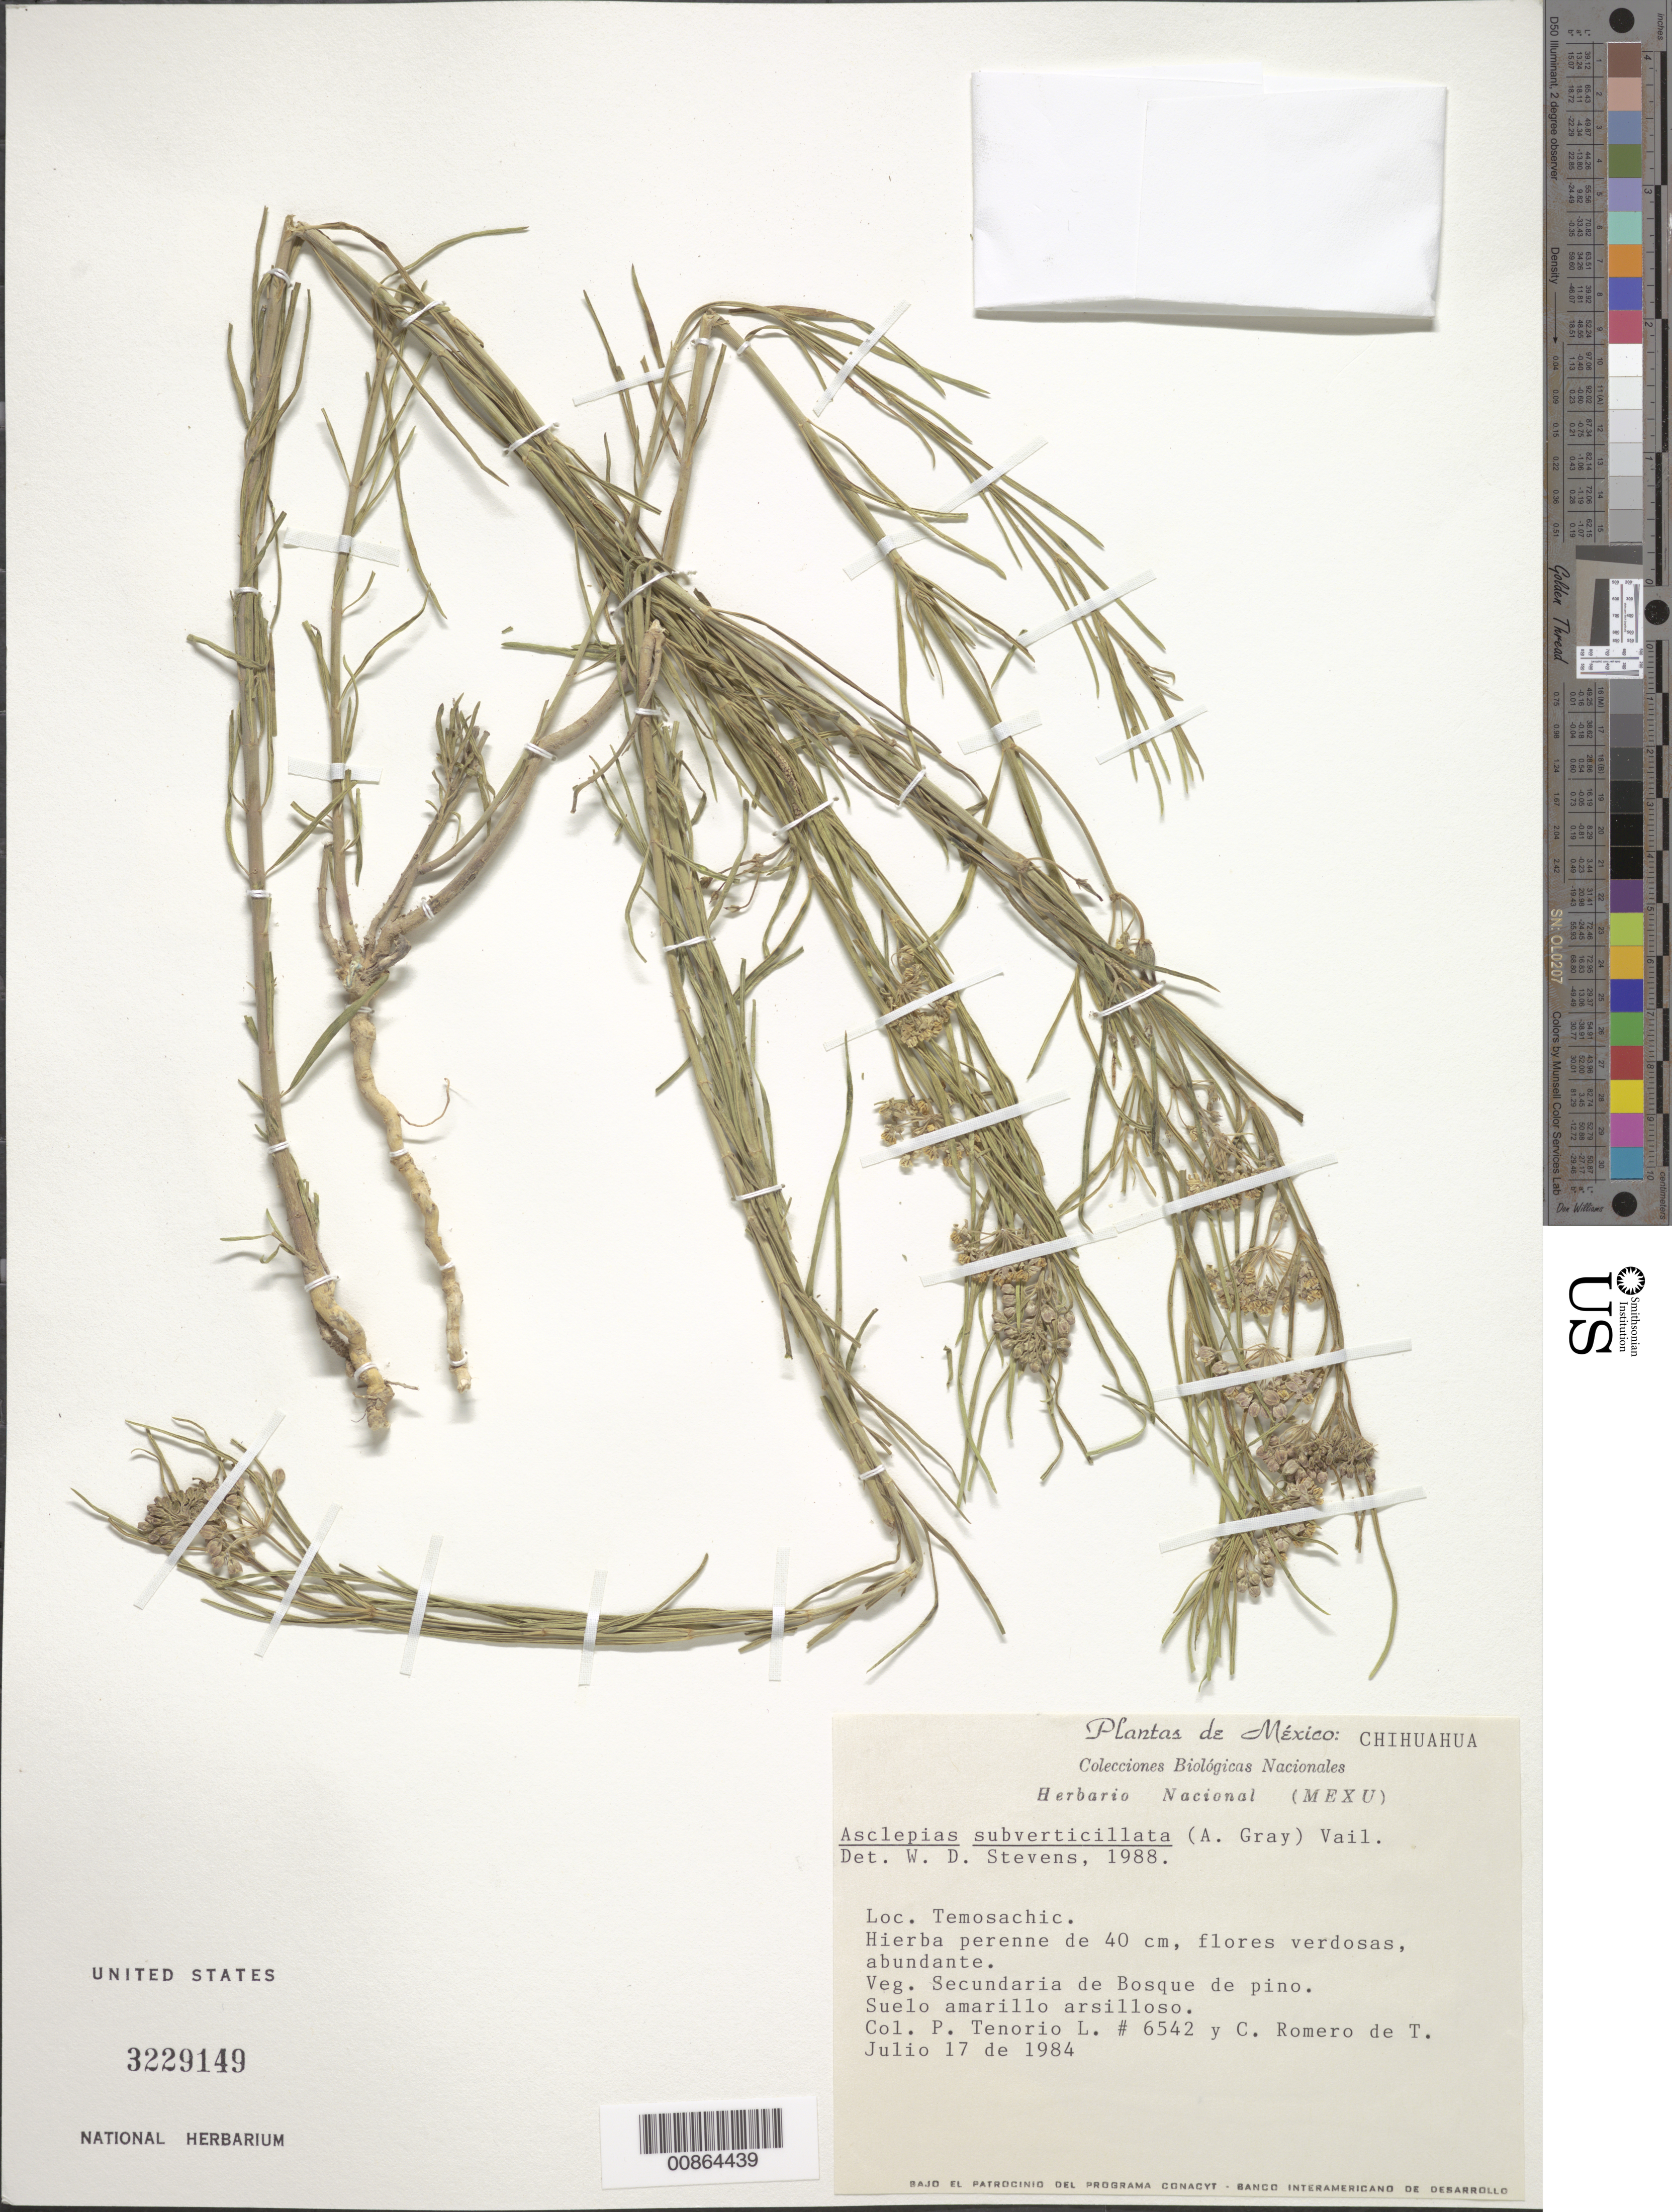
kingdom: Plantae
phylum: Tracheophyta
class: Magnoliopsida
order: Gentianales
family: Apocynaceae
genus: Asclepias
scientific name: Asclepias subverticillata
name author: (A. Gray) Vail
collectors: P. Tenorio L. & C. Romero de T.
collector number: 6542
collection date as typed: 17 Jul 1984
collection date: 1984-07-17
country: Mexico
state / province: Chihuahua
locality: Tomosachic, Chihuahua.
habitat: Vegetación Secundaria de Bosque de Pino. Suelo amarillo arsilloso.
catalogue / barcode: US 3229149